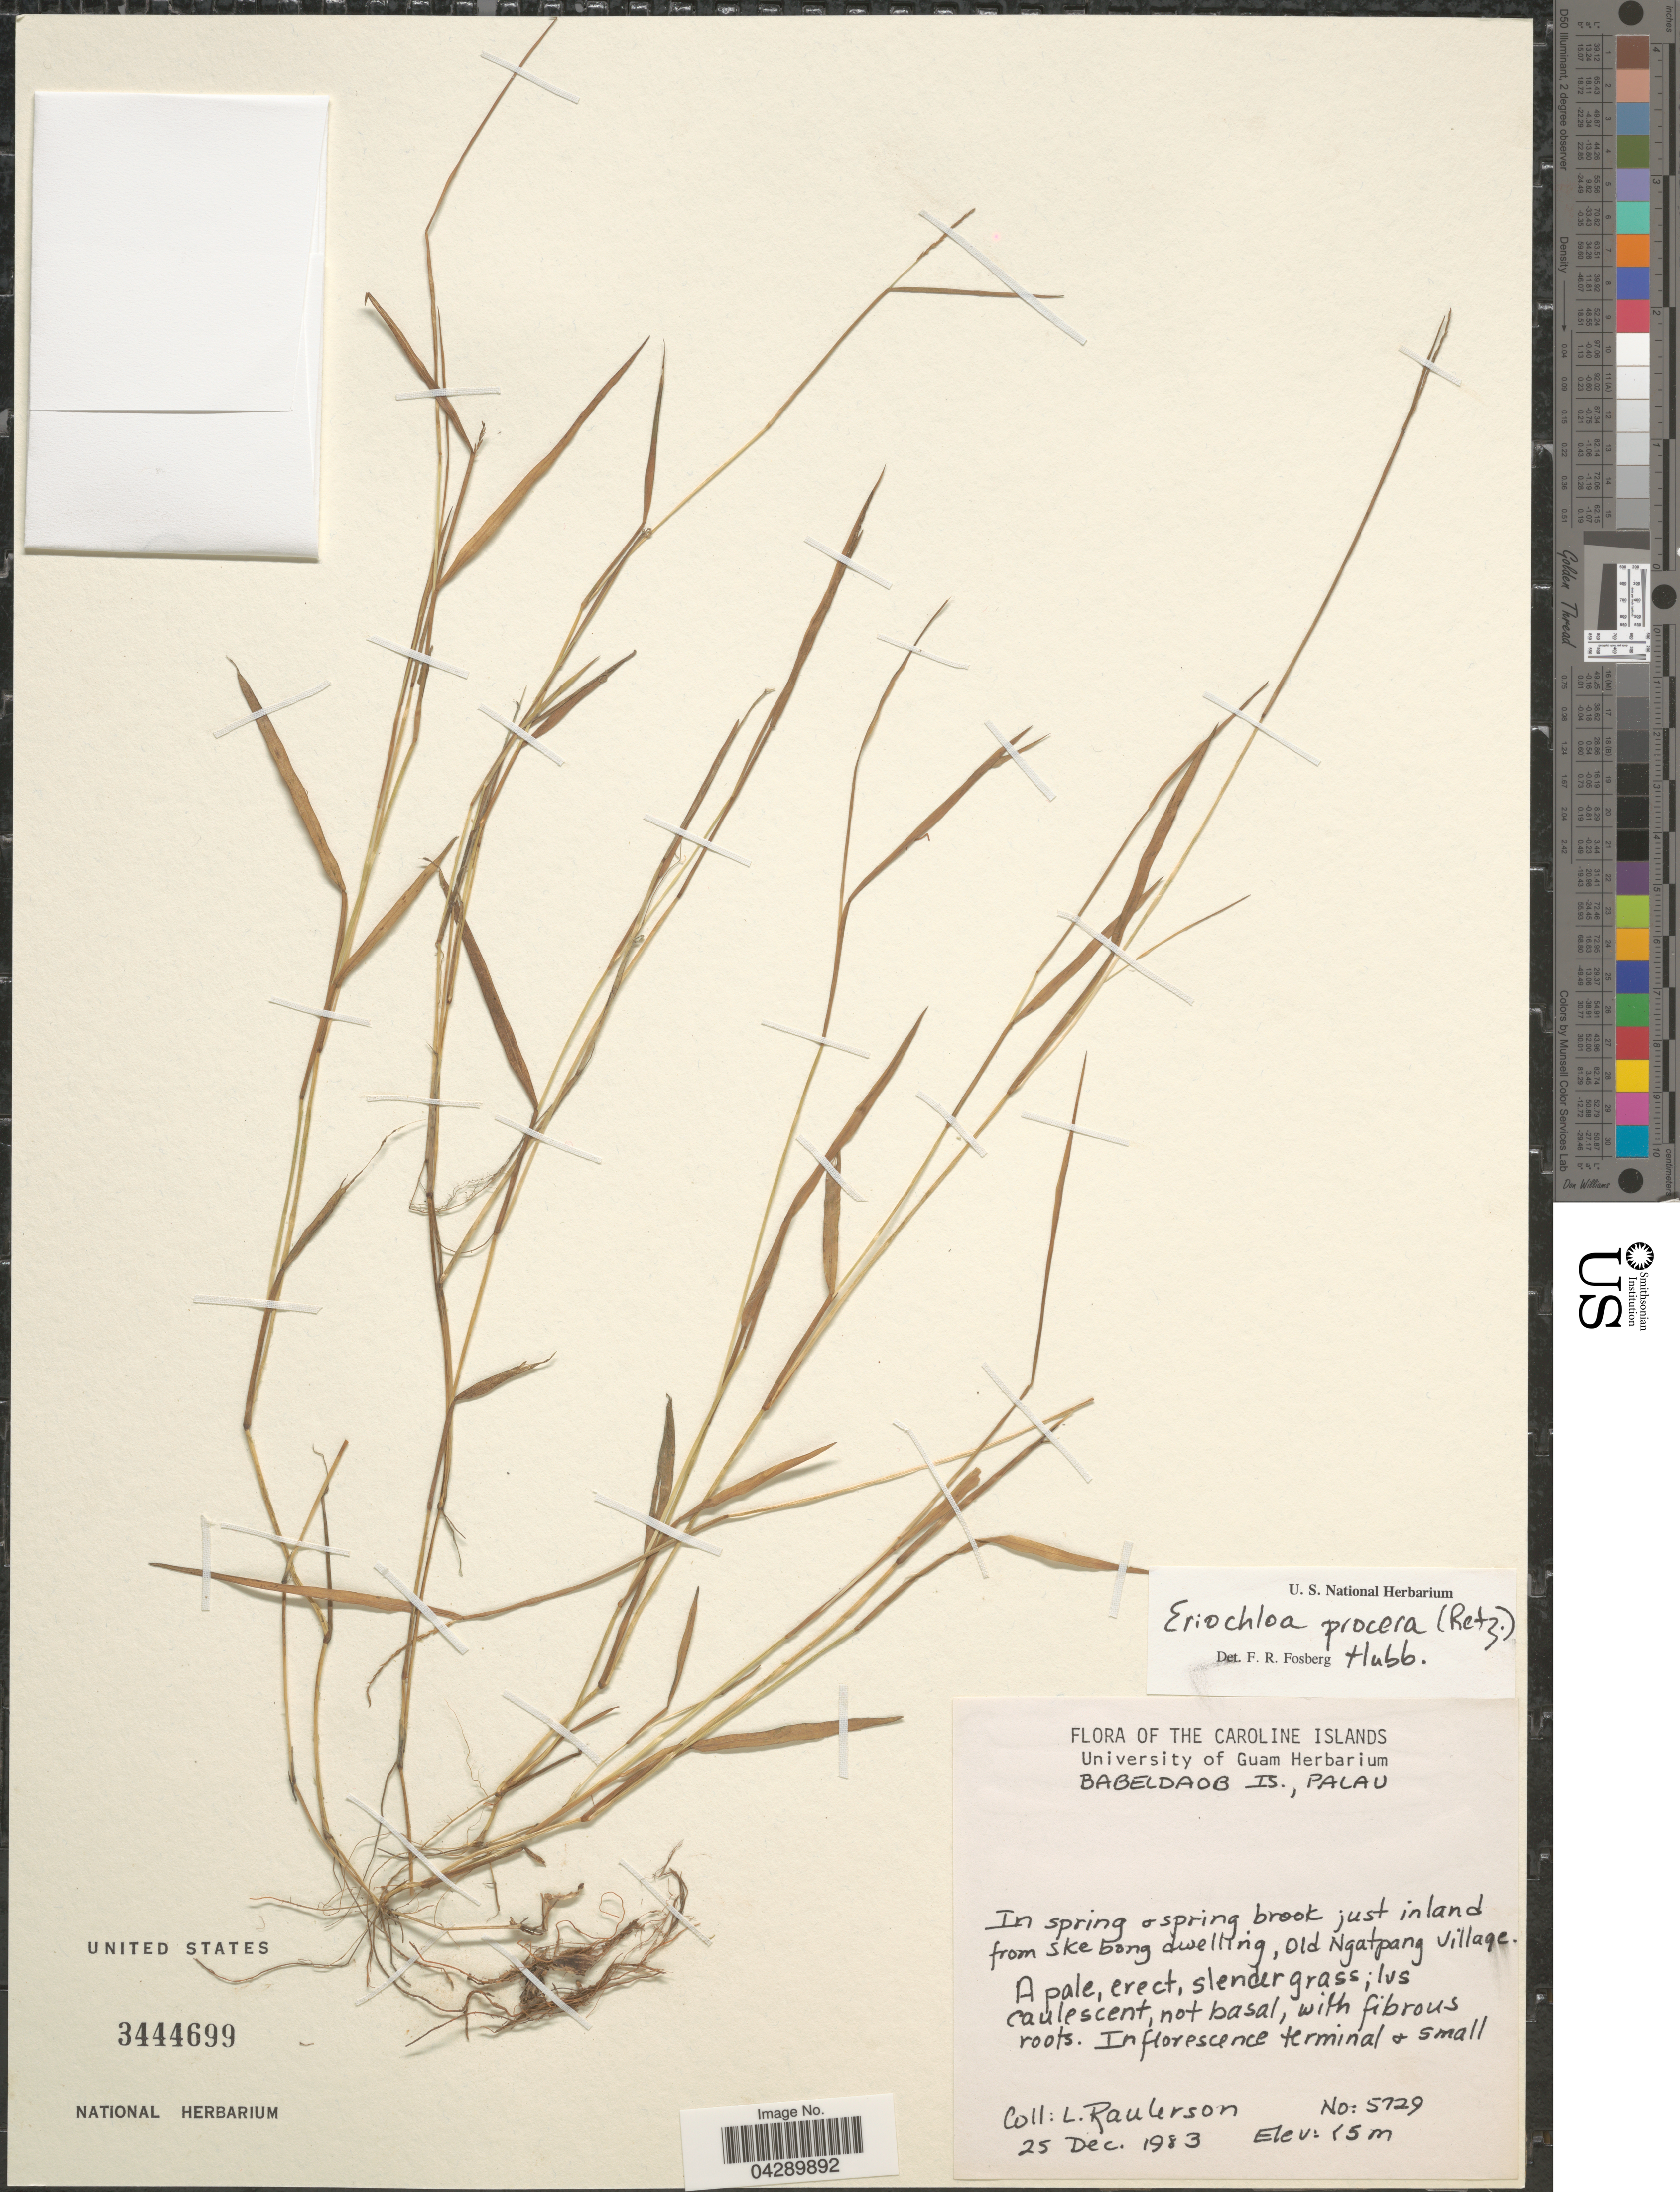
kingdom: Plantae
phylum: Tracheophyta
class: Liliopsida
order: Poales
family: Poaceae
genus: Eriochloa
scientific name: Eriochloa procera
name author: (Retz.) C.E. Hubb.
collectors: L. Raulerson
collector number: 5129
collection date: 1983-12-25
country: Palau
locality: The Caroline Islands. Babeldaob Is., Palau. In spring o [interpreted] spring book just inland from ske bong dwelling, Old Ngatpang village.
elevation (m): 5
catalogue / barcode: US 3444699